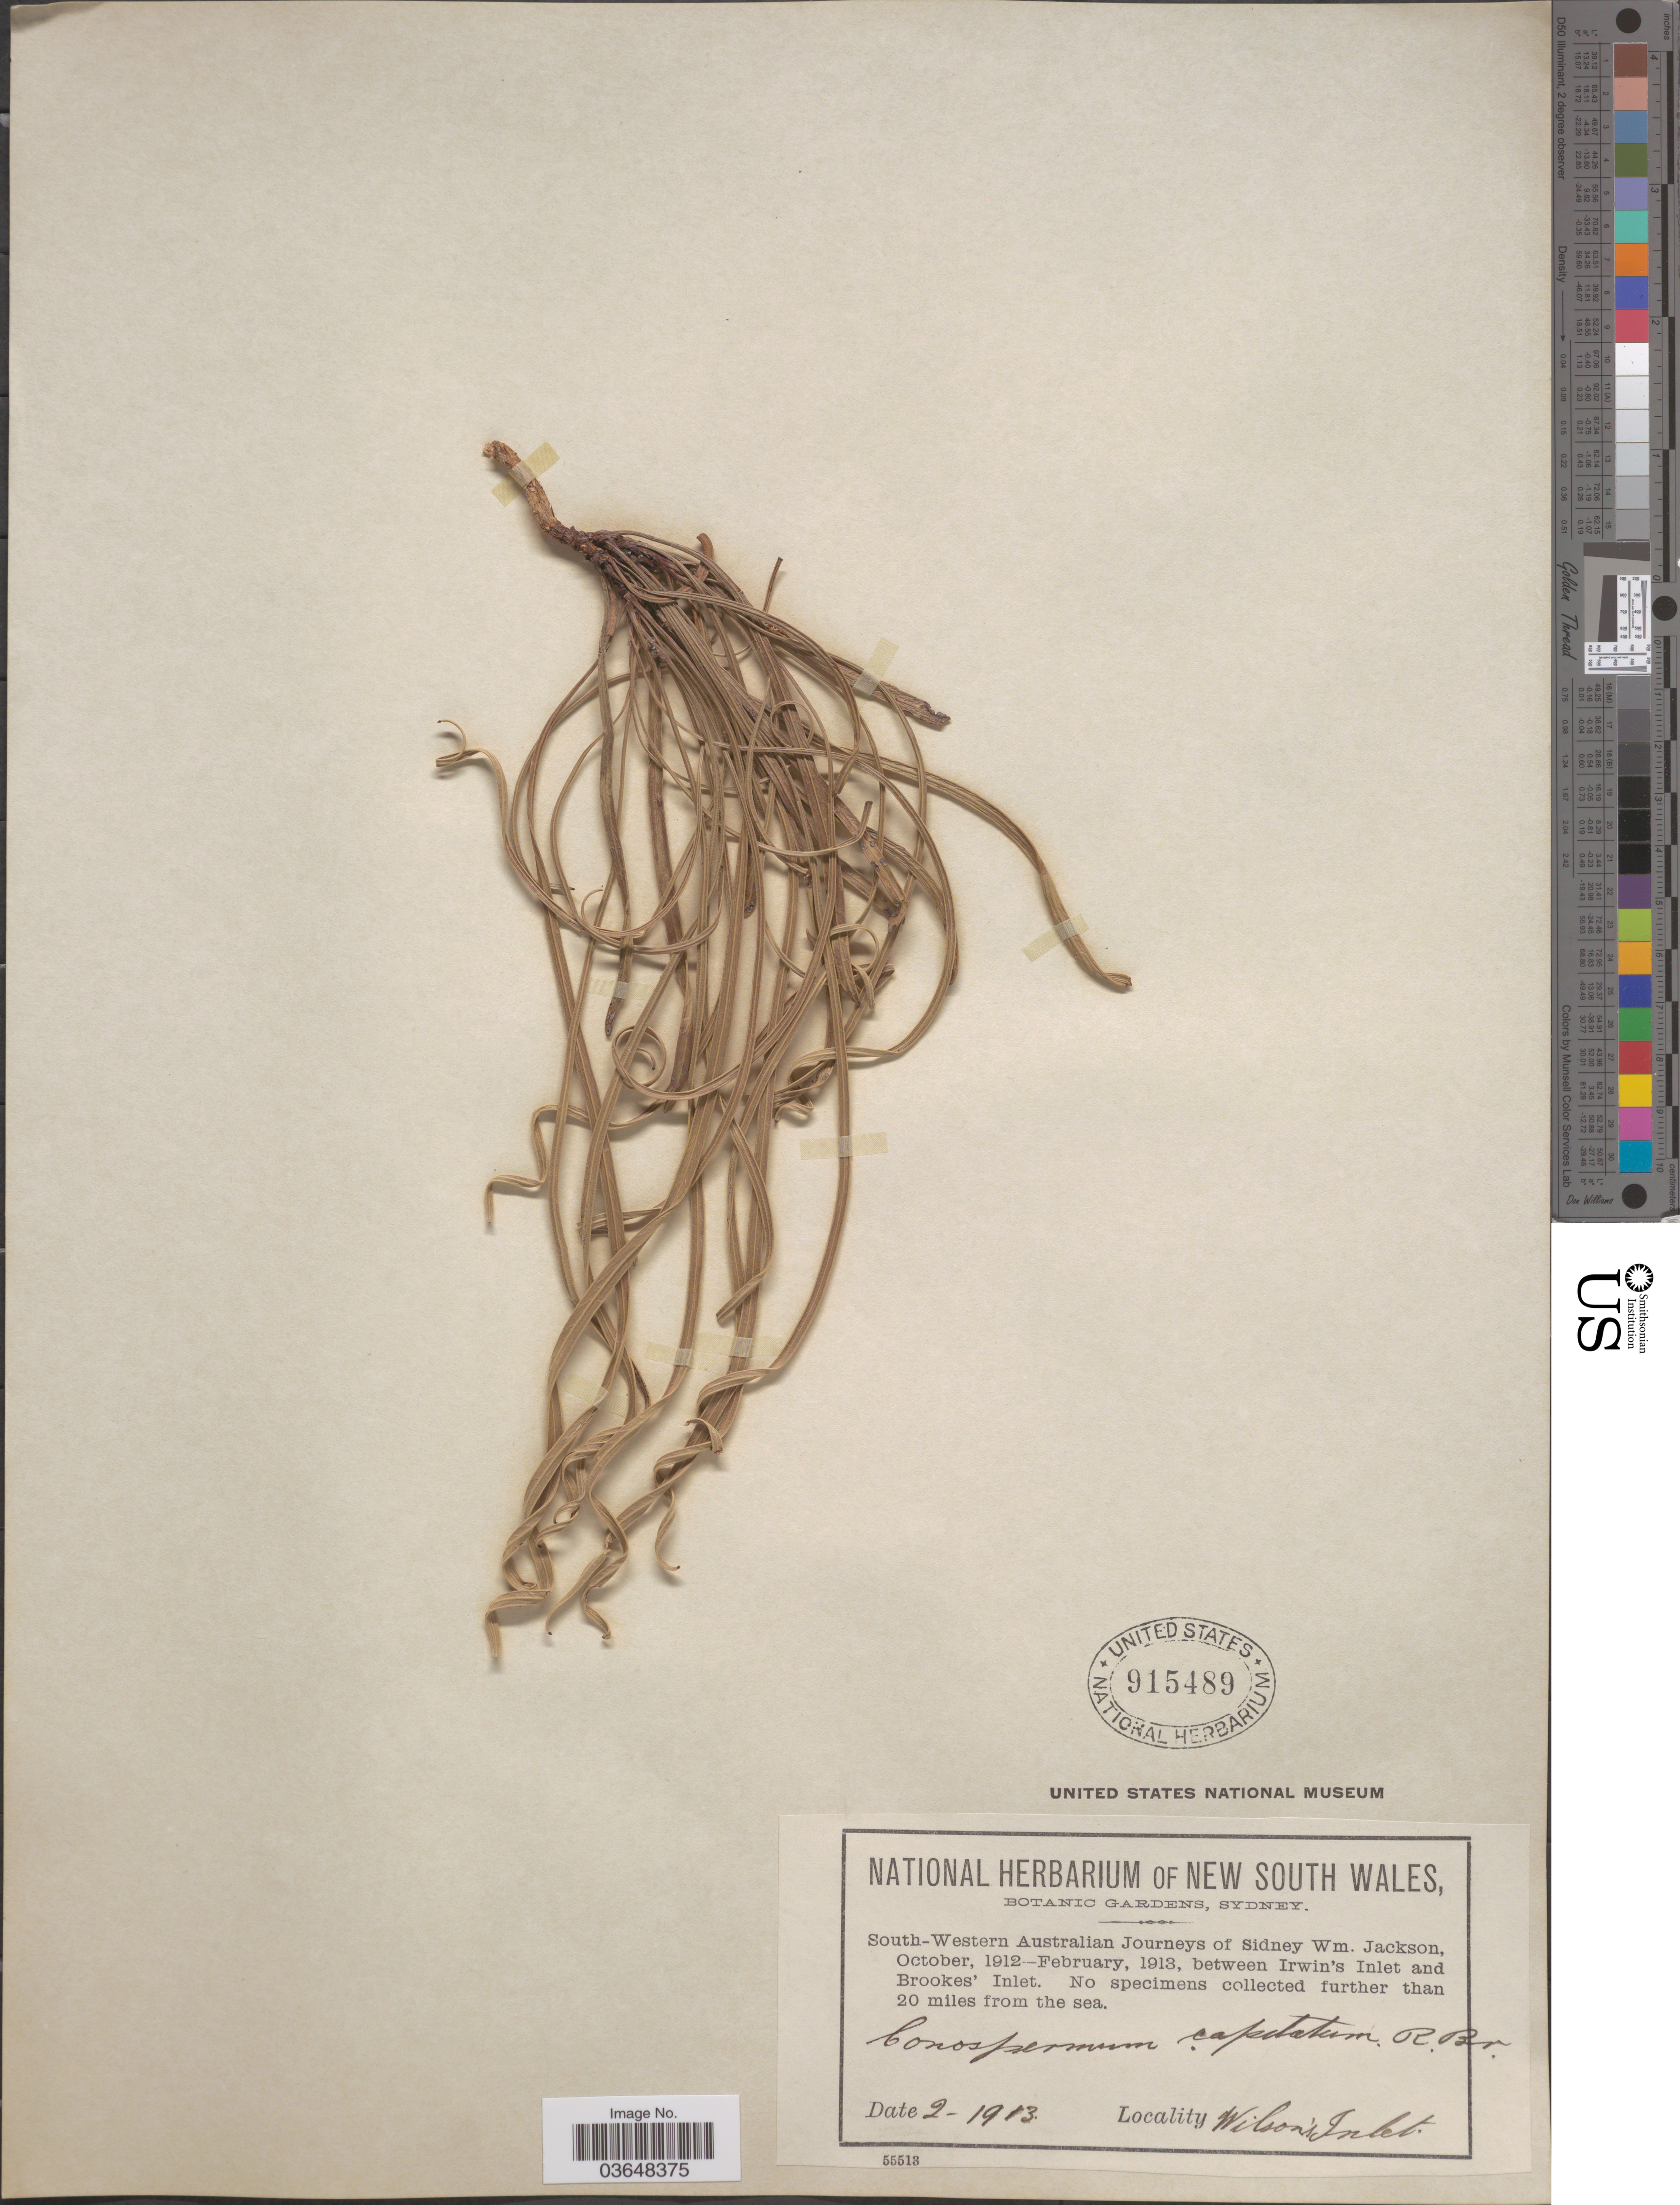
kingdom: Plantae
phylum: Tracheophyta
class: Magnoliopsida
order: Proteales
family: Proteaceae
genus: Conospermum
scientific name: Conospermum capitatum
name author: R. Br.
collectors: Jackson, S. W.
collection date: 1913-02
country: Australia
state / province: Western Australia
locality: South-Western Australia, between Irwin's Inlet and Brookes' Inlet. Wilson's Inlet.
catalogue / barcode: US 915489